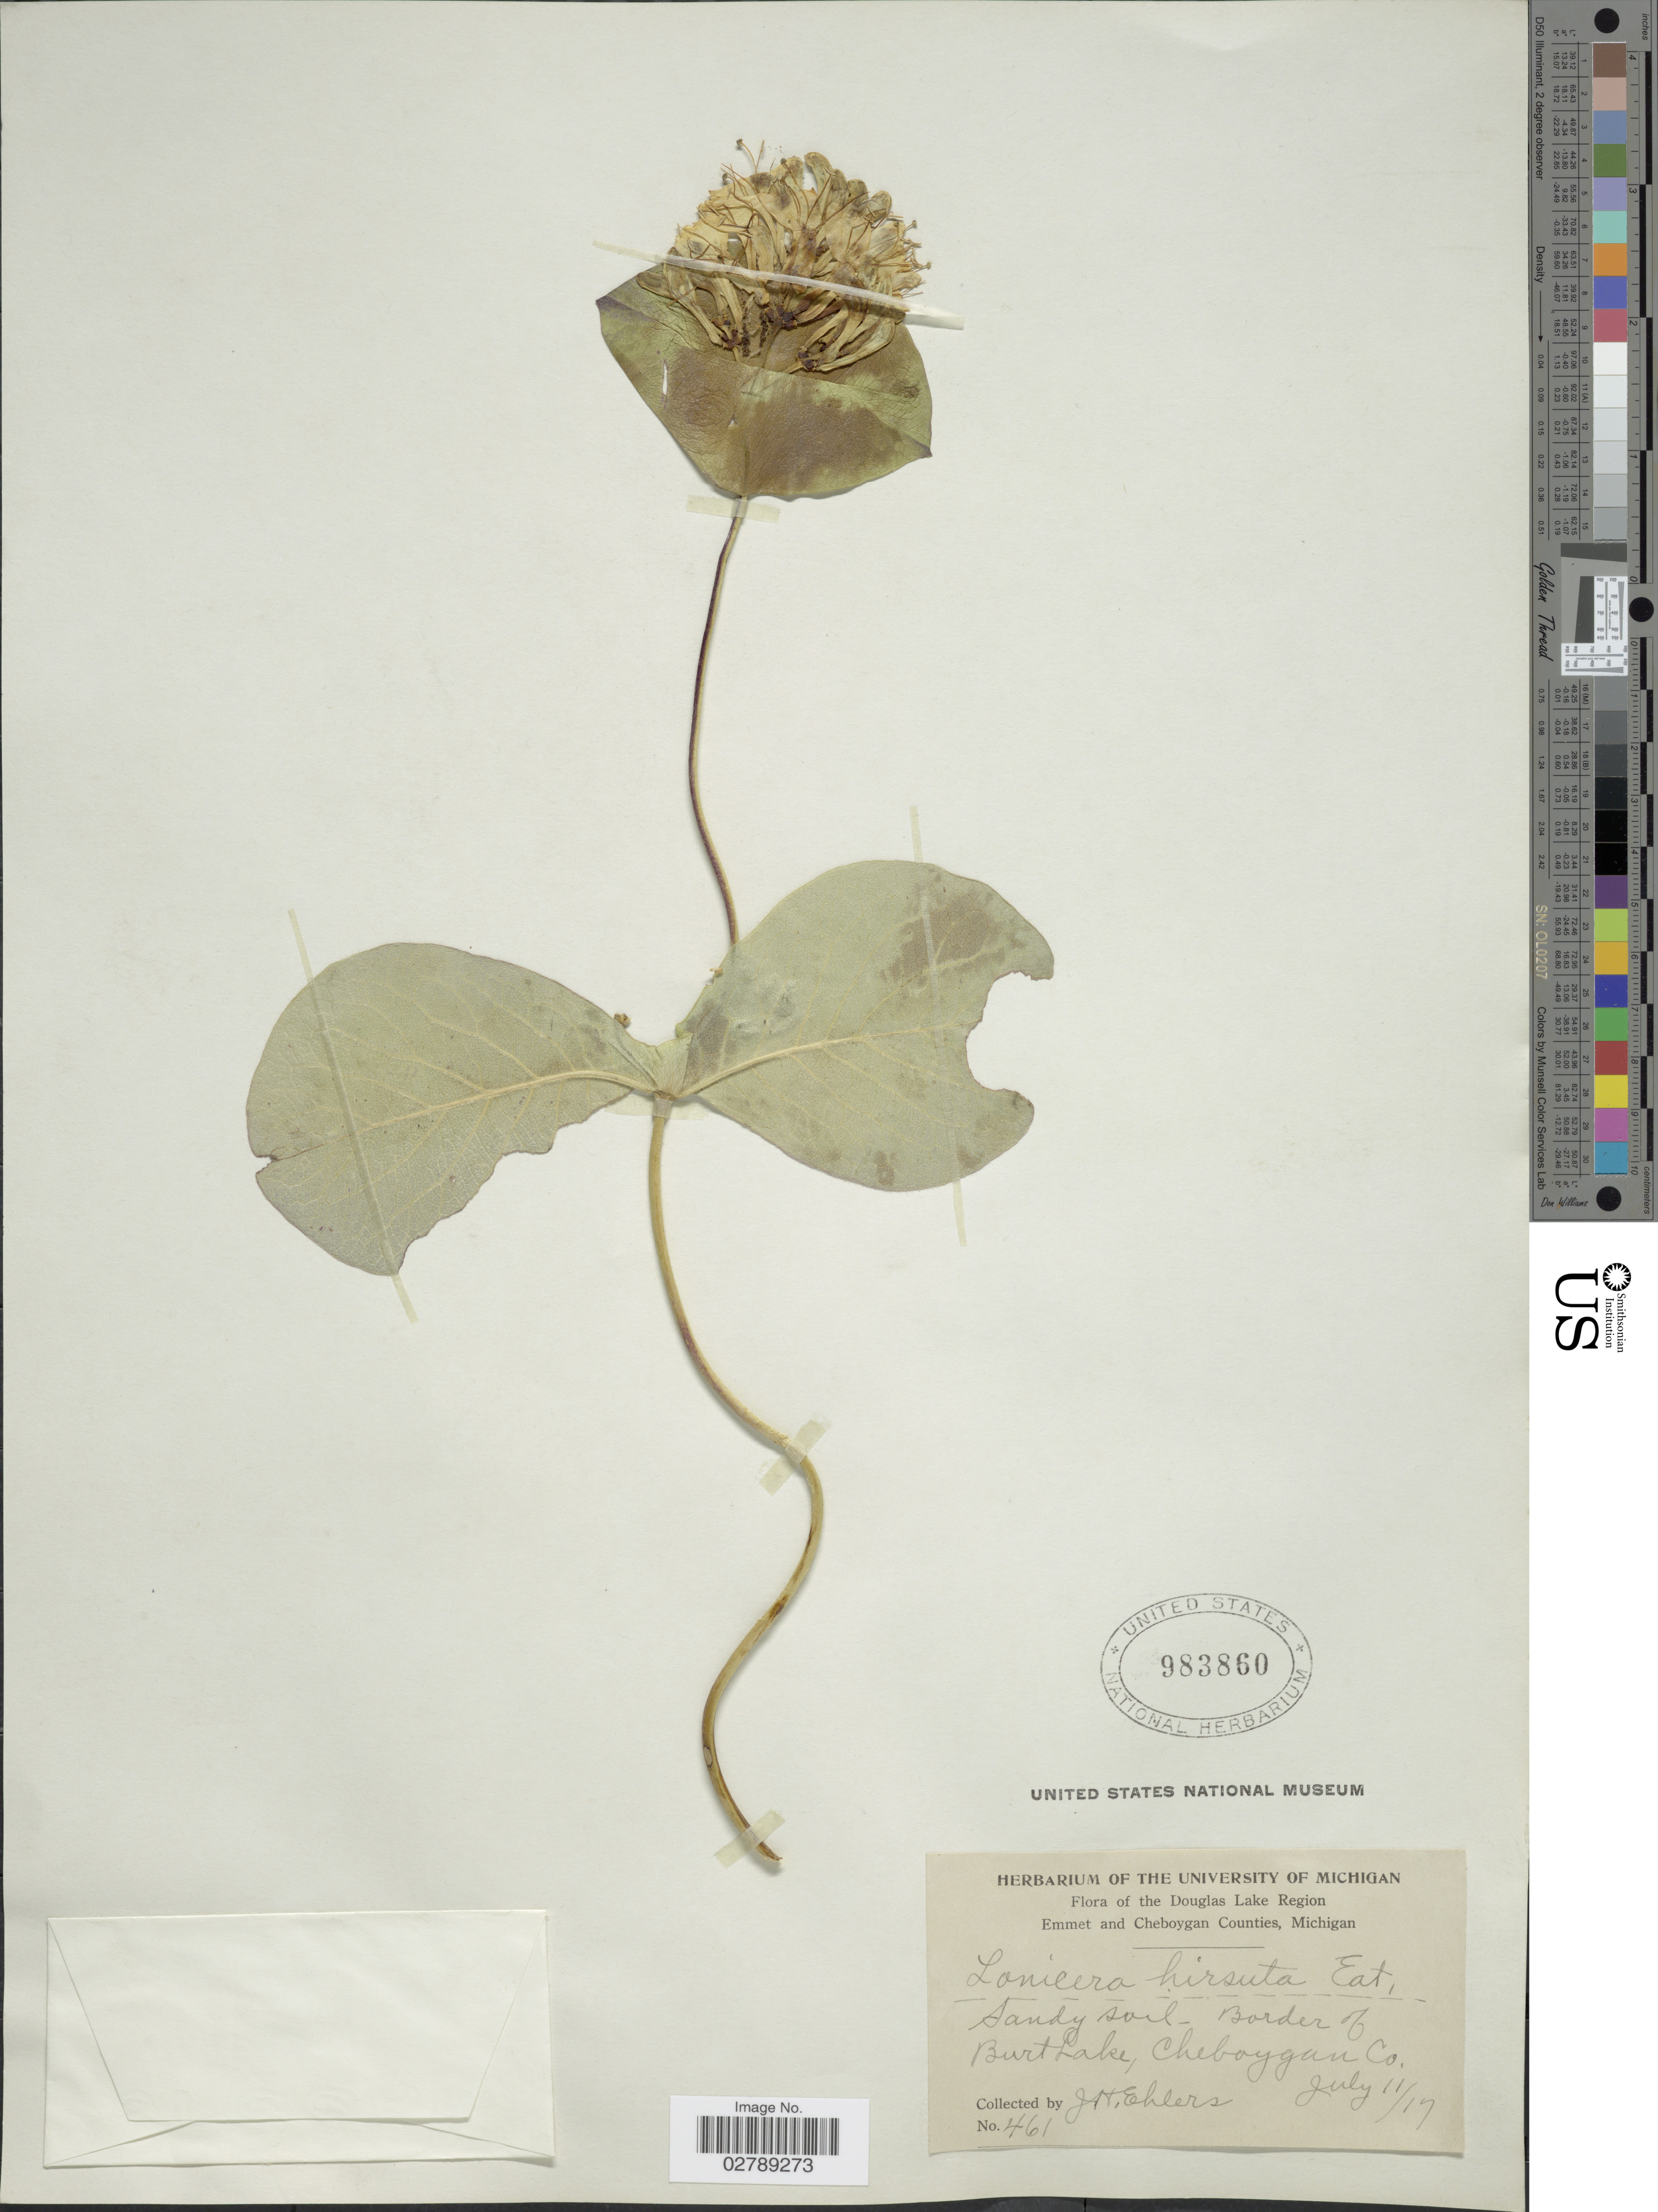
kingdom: Plantae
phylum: Tracheophyta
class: Magnoliopsida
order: Dipsacales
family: Caprifoliaceae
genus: Lonicera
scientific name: Lonicera hirsuta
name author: Eaton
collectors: J. H. Ehlers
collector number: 461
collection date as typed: Transcribed d/m/y: 11/7/17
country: United States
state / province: Michigan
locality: Douglas Lake Region. Emmet and Cheboygan Counties. Border of Burt Lake, Cheboygan Co.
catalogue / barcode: US 983860